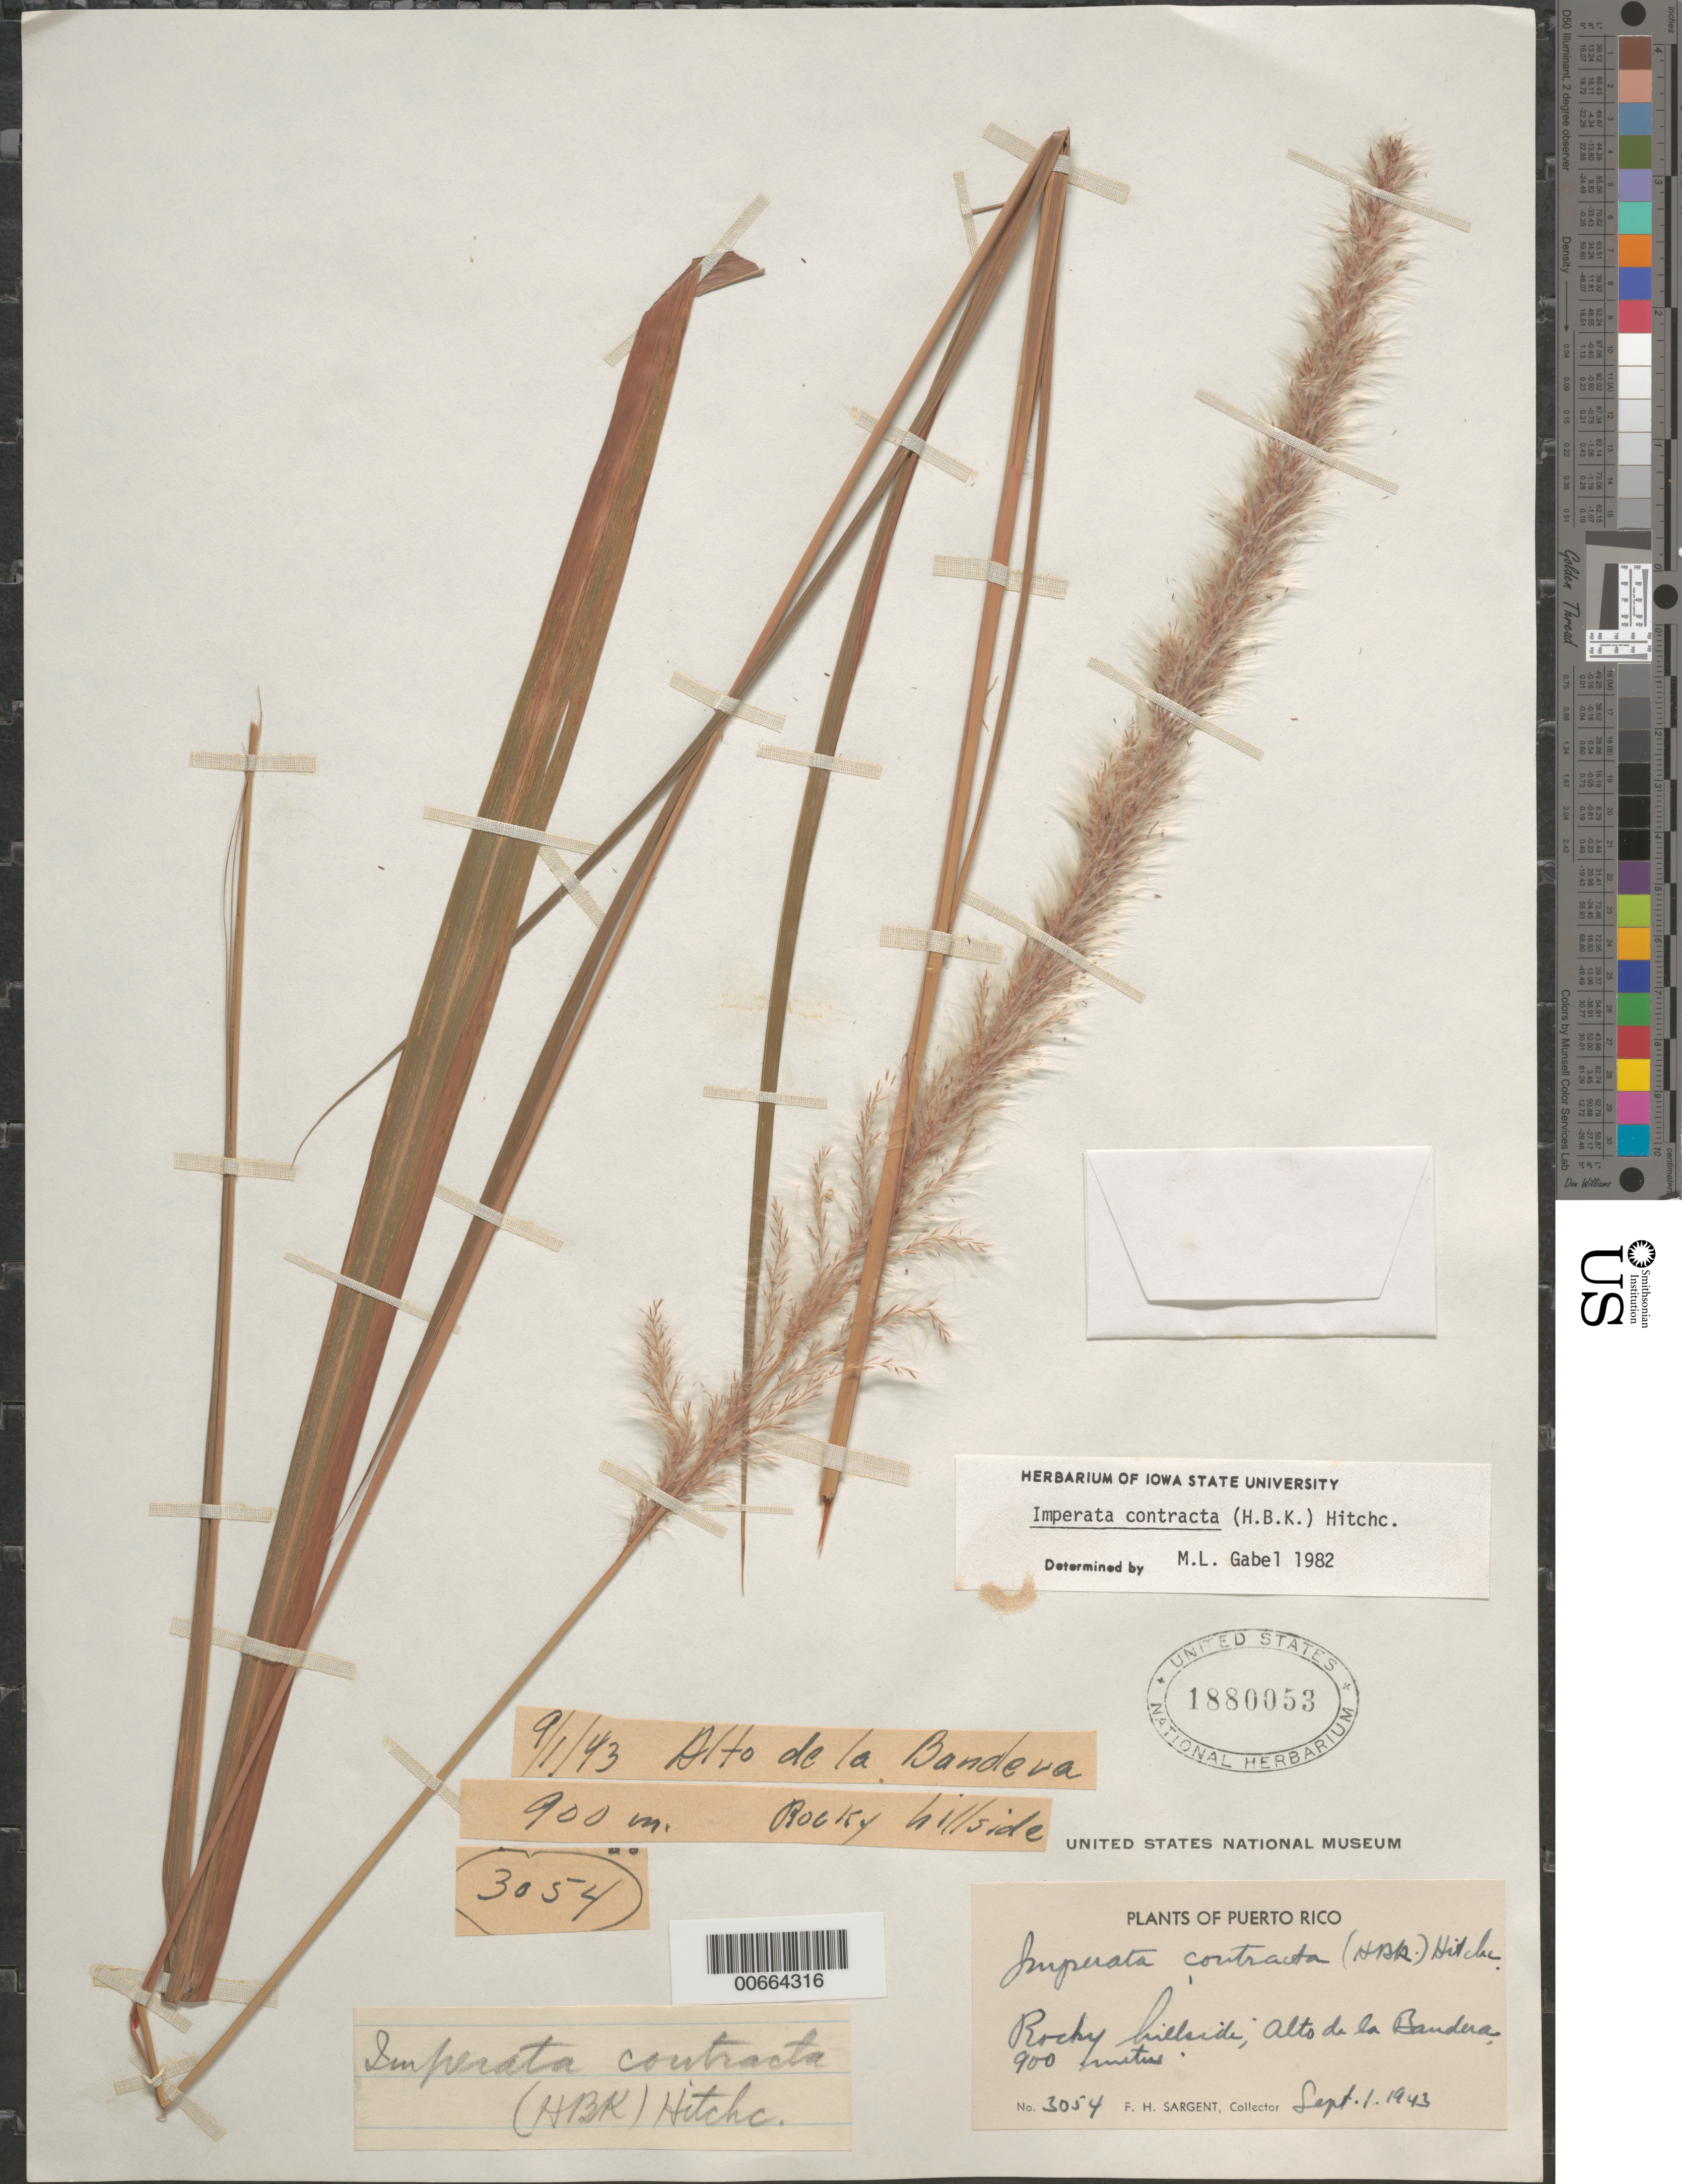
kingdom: Plantae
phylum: Tracheophyta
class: Liliopsida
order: Poales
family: Poaceae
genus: Imperata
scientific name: Imperata contracta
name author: (Kunth) Hitchc.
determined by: Gabel, M. L.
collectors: F. H. Sargent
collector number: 3054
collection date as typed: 01 Sep 1943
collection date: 1943-09-01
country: Puerto Rico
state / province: Adjuntas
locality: Alto de la Bandera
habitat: Rocky hillside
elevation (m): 900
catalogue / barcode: US 1880053